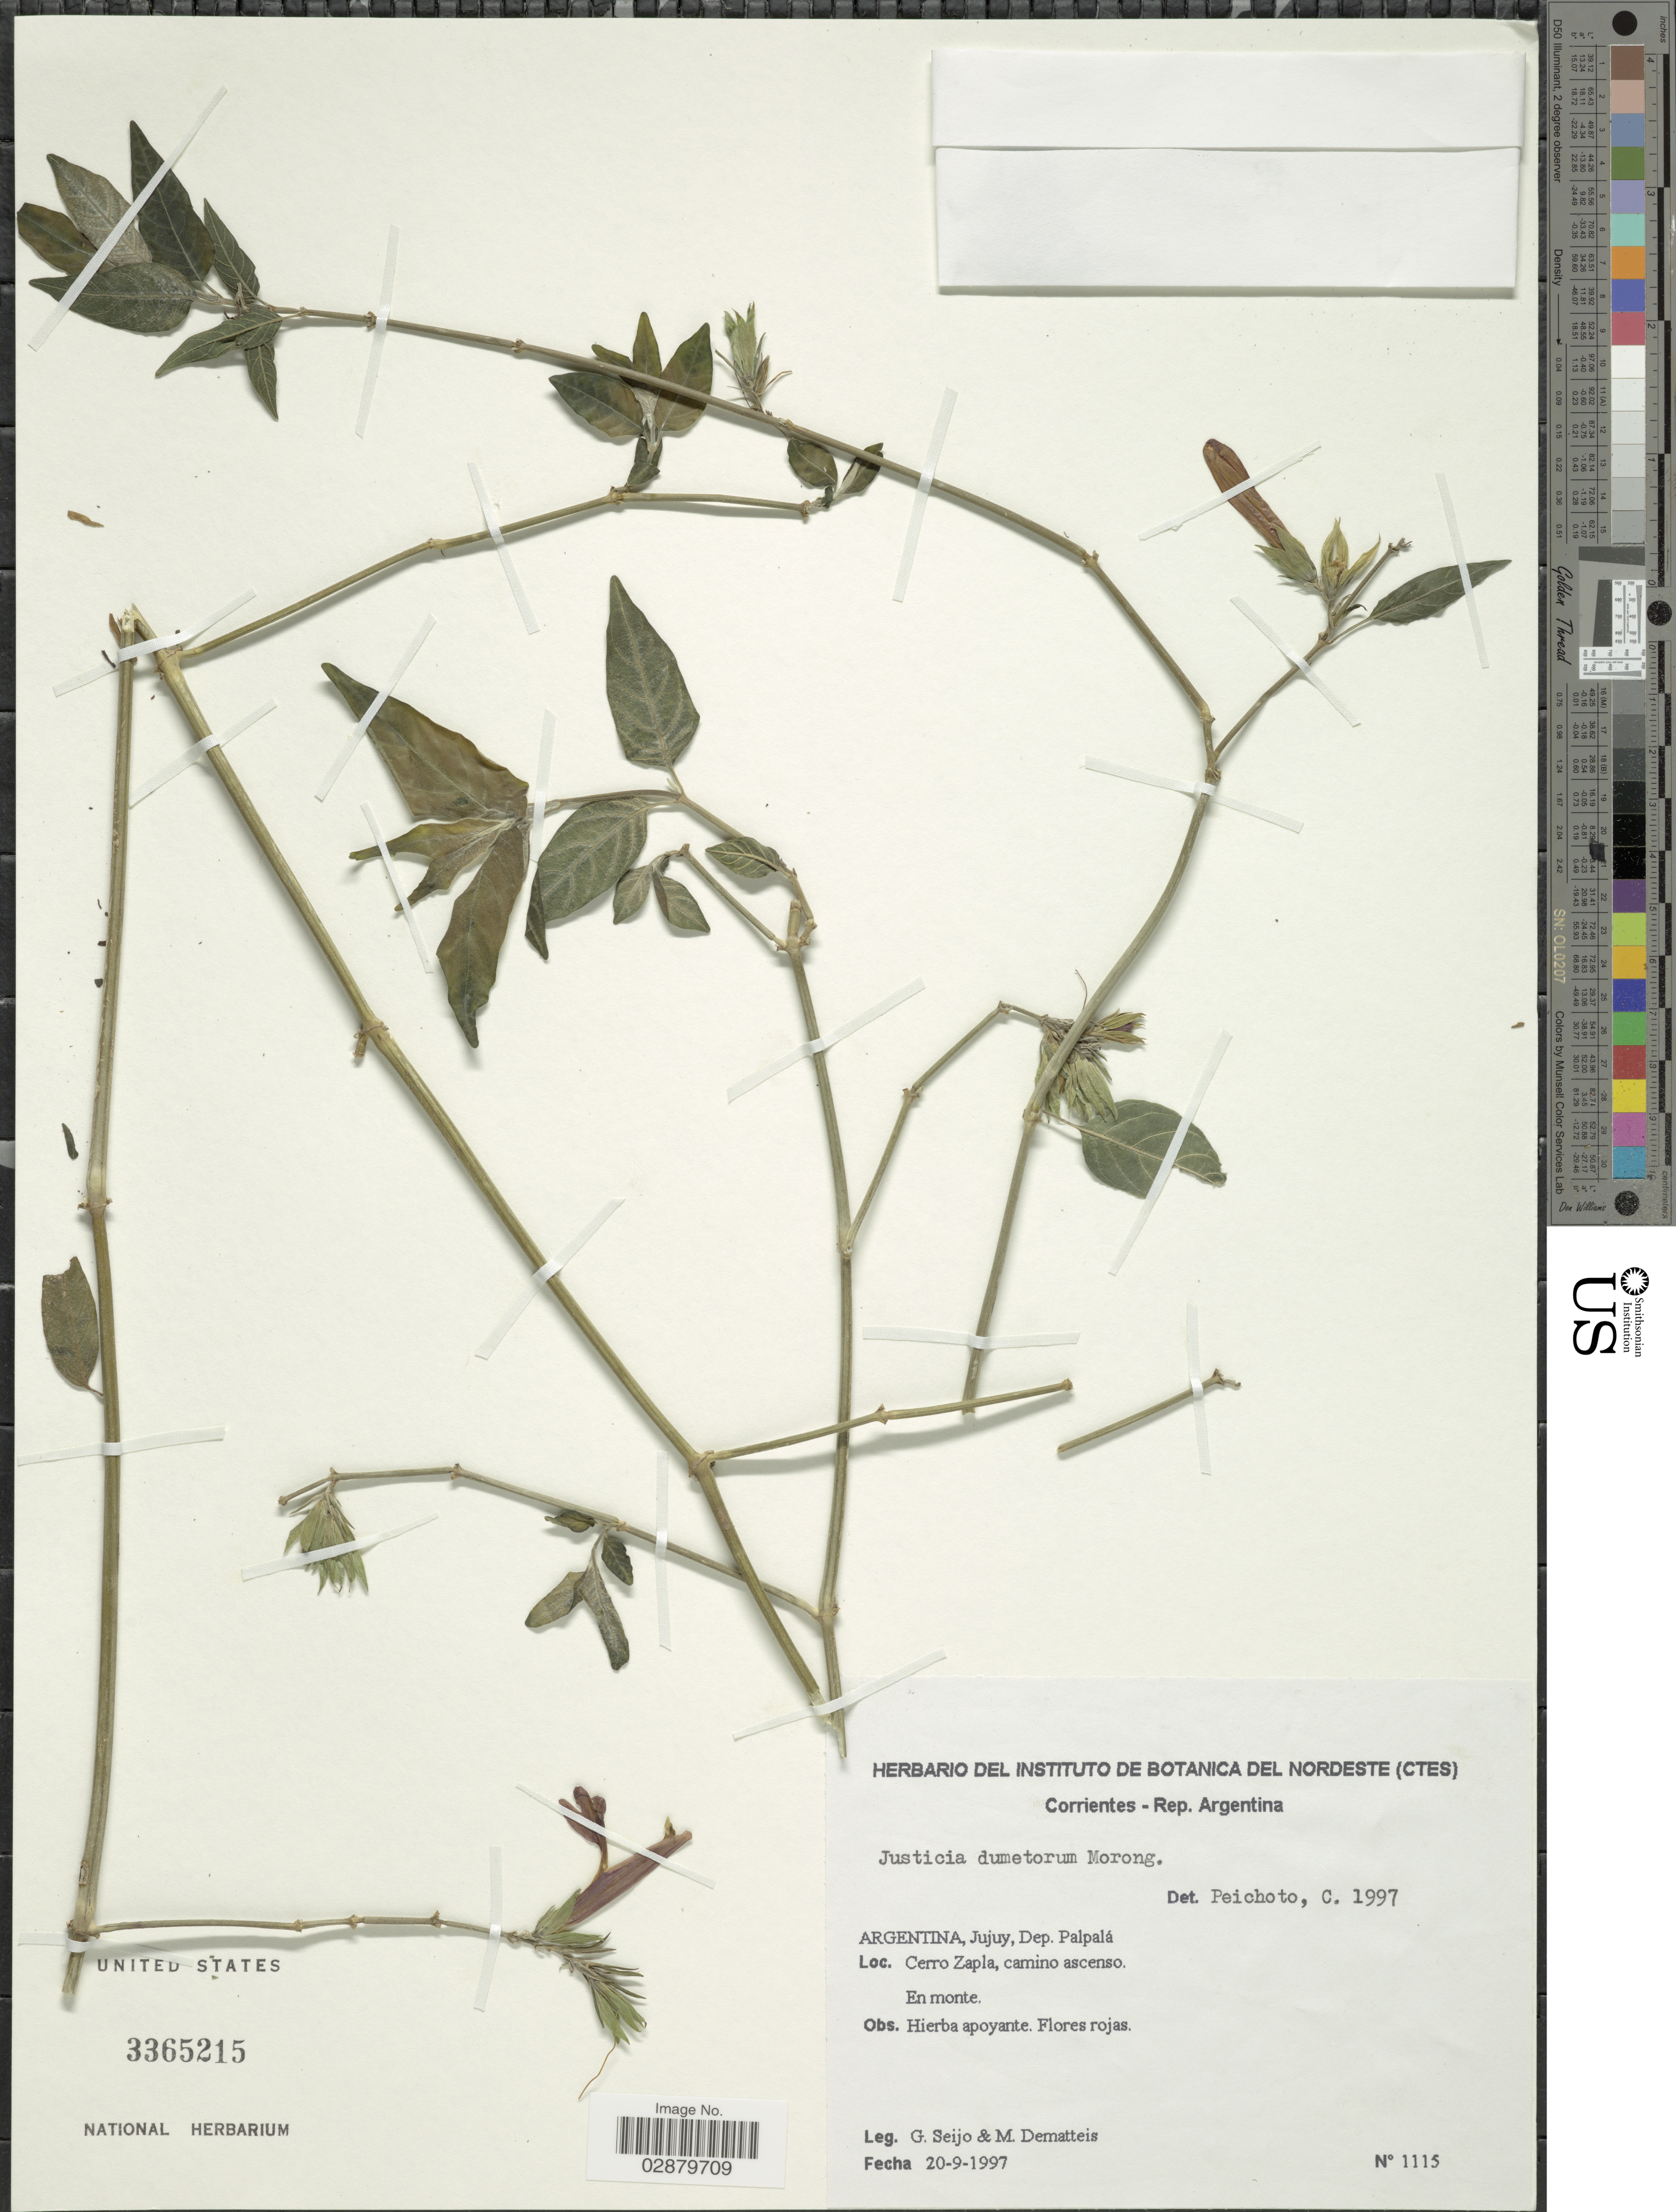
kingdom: Plantae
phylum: Tracheophyta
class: Magnoliopsida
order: Lamiales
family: Acanthaceae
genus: Justicia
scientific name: Justicia mandonii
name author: (Lindau) Wassh. & C. Ezcurra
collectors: G. Seijo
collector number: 1115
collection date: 1997-09-20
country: Argentina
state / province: Jujuy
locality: Dep. Palpalá. Cerro Zapla, camino ascenso.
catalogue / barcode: US 3365215